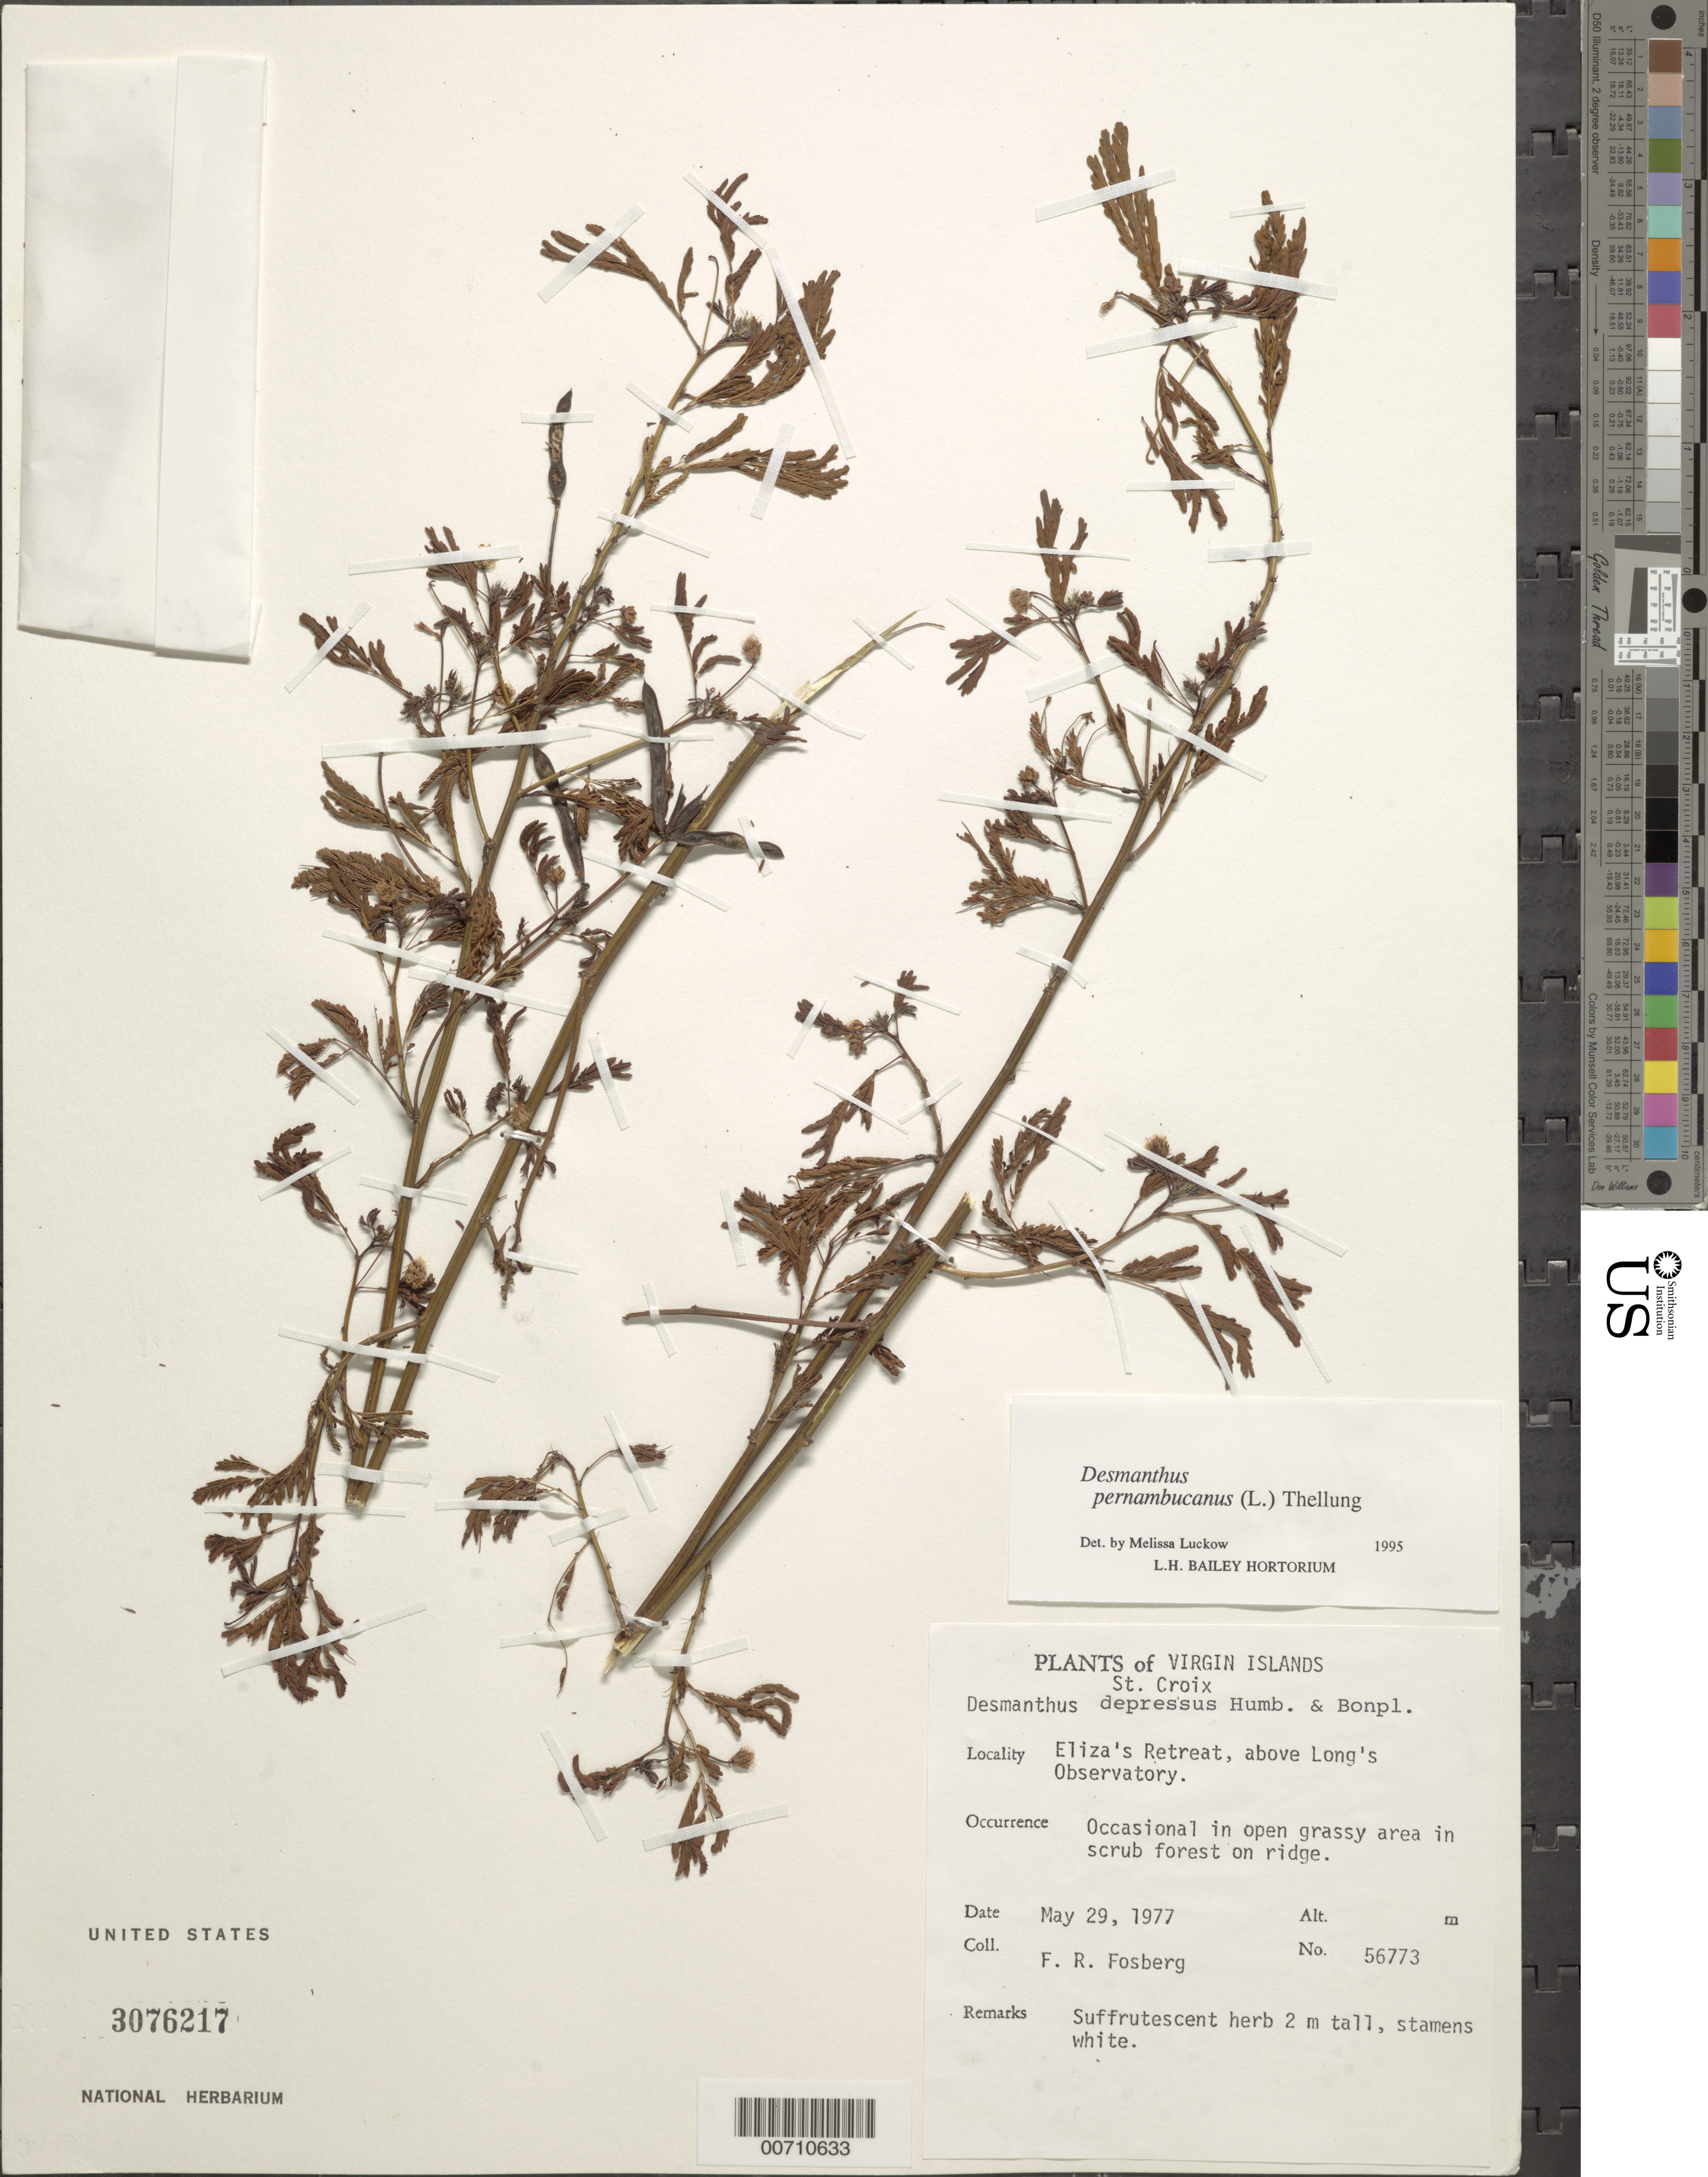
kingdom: Plantae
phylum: Tracheophyta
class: Magnoliopsida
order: Fabales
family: Fabaceae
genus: Desmanthus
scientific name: Desmanthus pernambucanus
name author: (L.) Thell.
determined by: Luckow, M. A.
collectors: F. R. Fosberg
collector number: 56773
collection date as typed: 29 May 1977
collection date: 1977-05-29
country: U.S. Virgin Islands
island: St. Croix Island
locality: Eliza's Retreat, above Long's Observatory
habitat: In open grassy area in scrub forest on ridge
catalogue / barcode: US 3076217